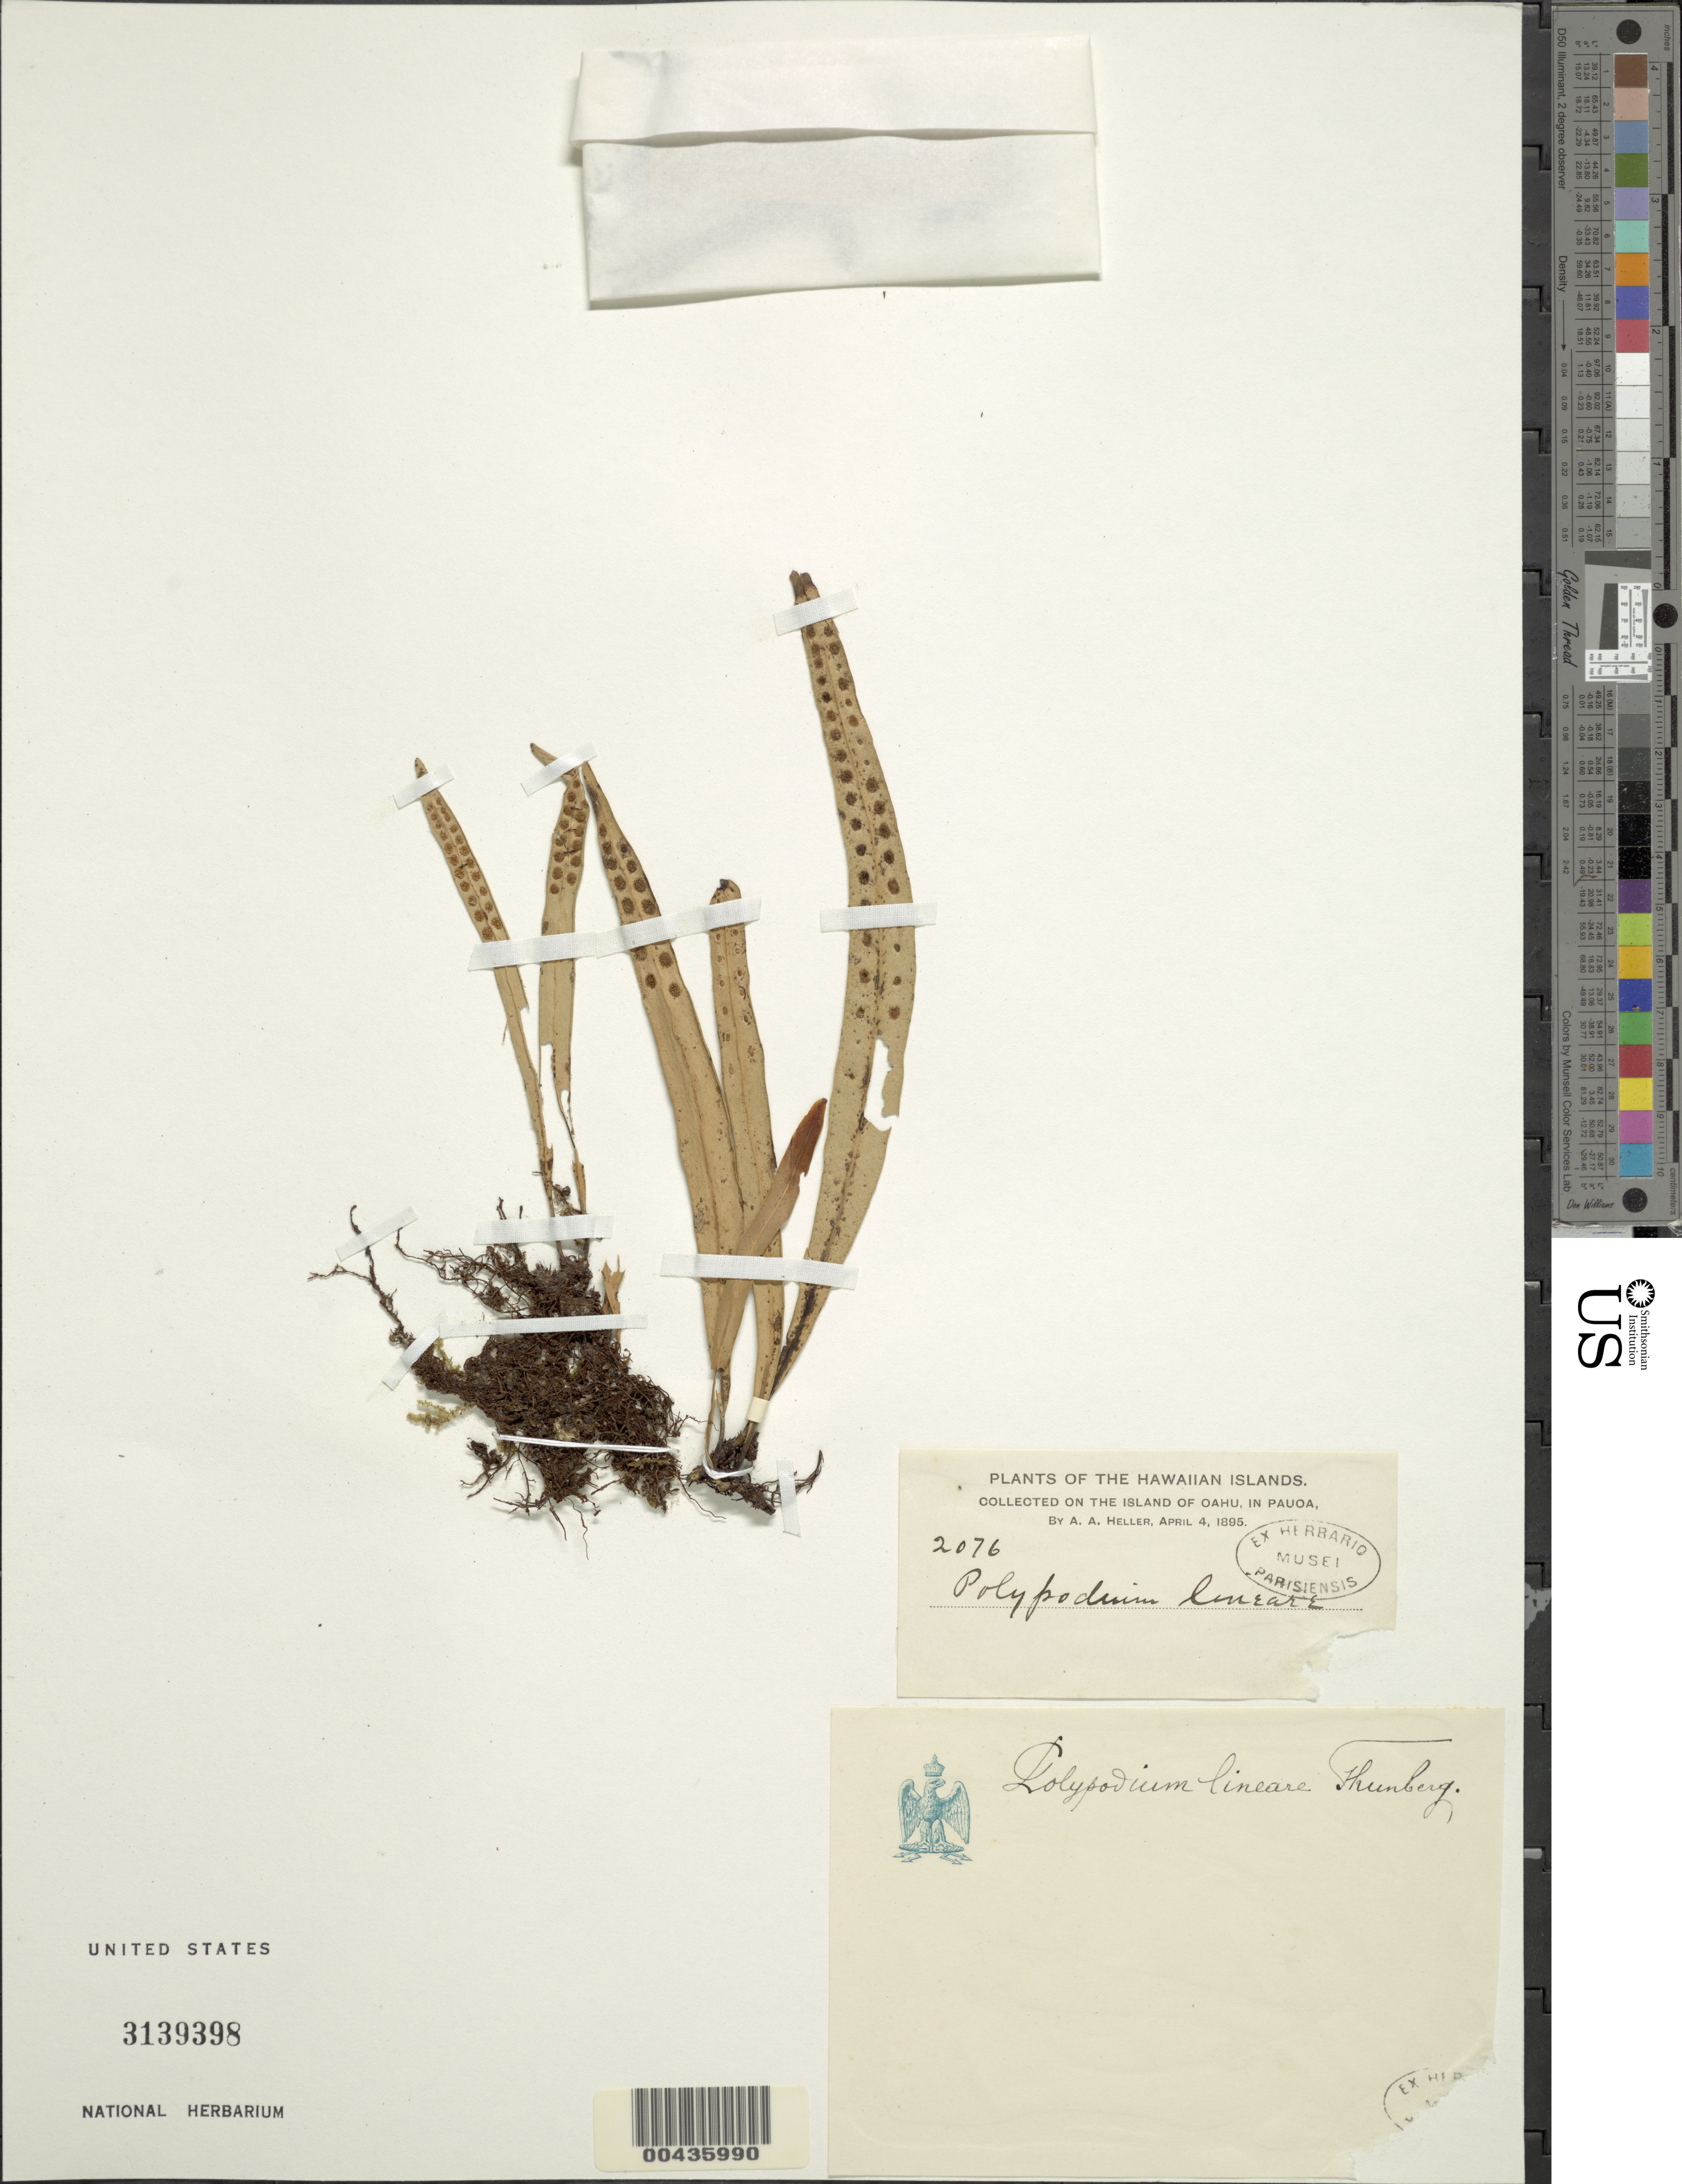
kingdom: Plantae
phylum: Tracheophyta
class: Polypodiopsida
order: Polypodiales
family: Polypodiaceae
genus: Polypodium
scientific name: Polypodium lineare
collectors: A. A. Heller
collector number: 2076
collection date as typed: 4 Apr 1895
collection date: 1895-04-04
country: United States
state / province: Hawaii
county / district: Honolulu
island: Oahu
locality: In Pauoa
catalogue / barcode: US 3139398